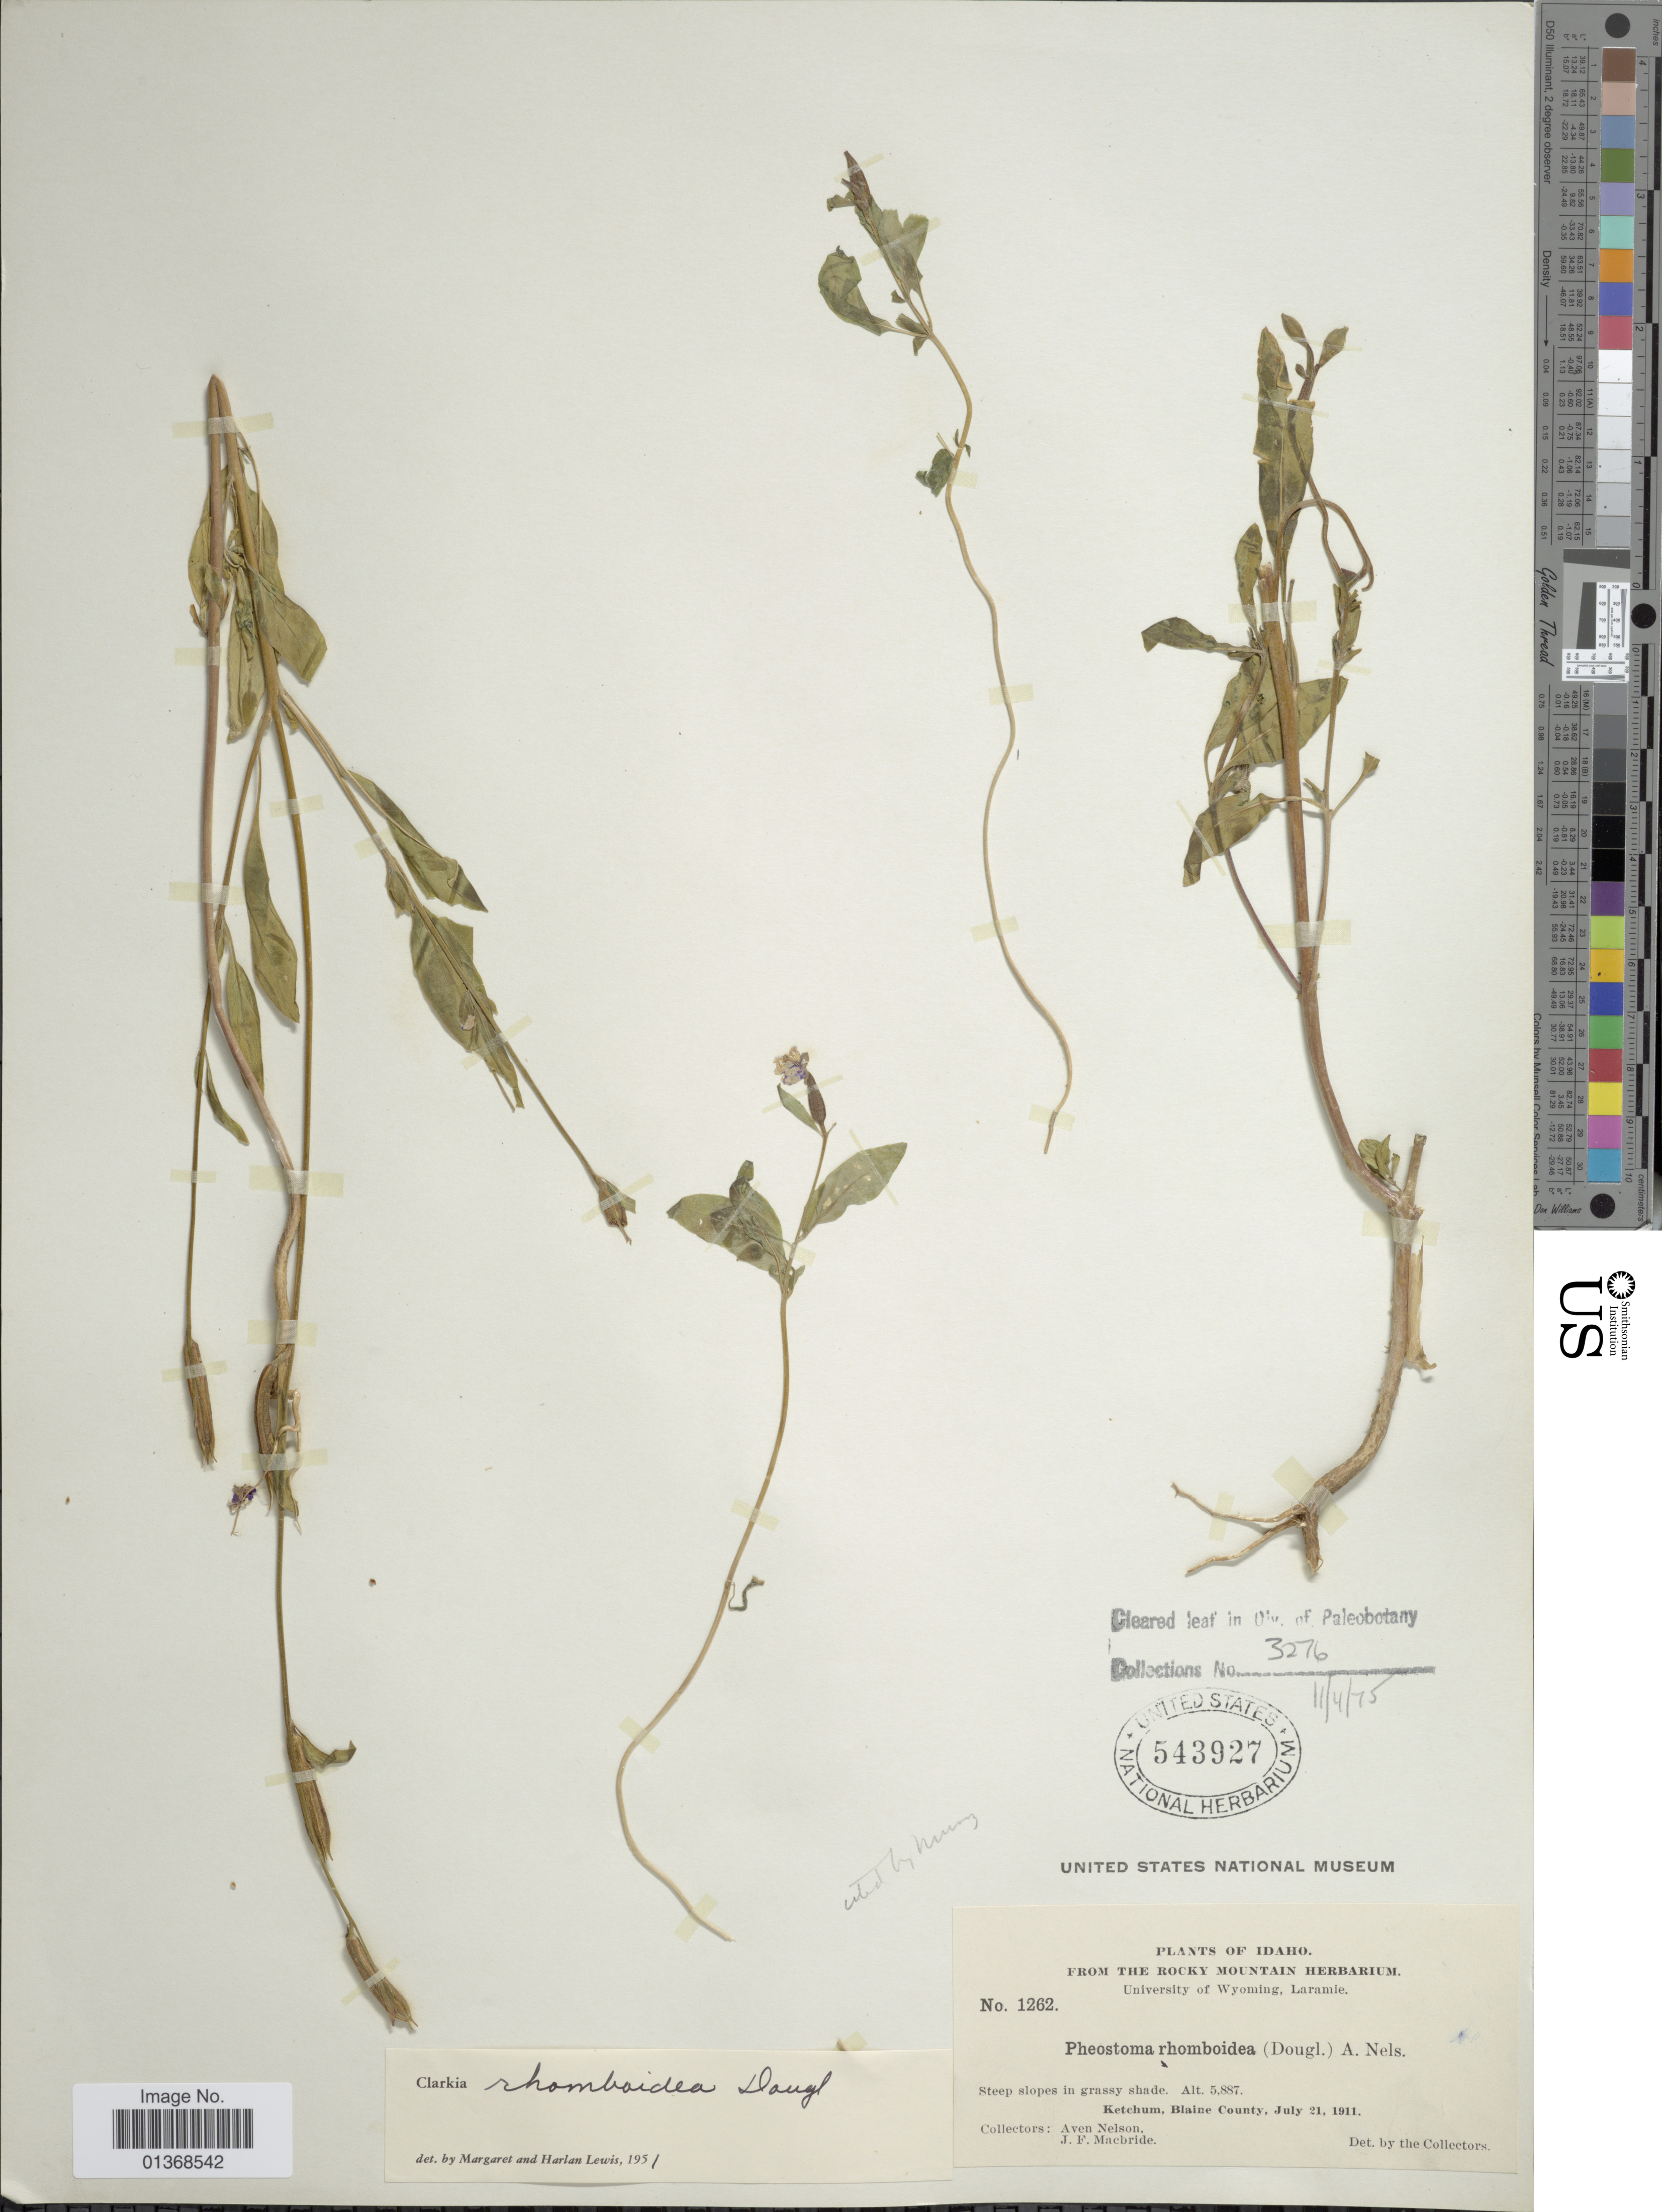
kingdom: Plantae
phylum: Tracheophyta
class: Magnoliopsida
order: Myrtales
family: Onagraceae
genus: Clarkia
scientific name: Clarkia rhomboidea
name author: Douglas ex Hook.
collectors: A. Nelson & J. F. Macbride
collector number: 1262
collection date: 1911-07-21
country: United States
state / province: Idaho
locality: Ketchum, Blaine County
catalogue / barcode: US 543927